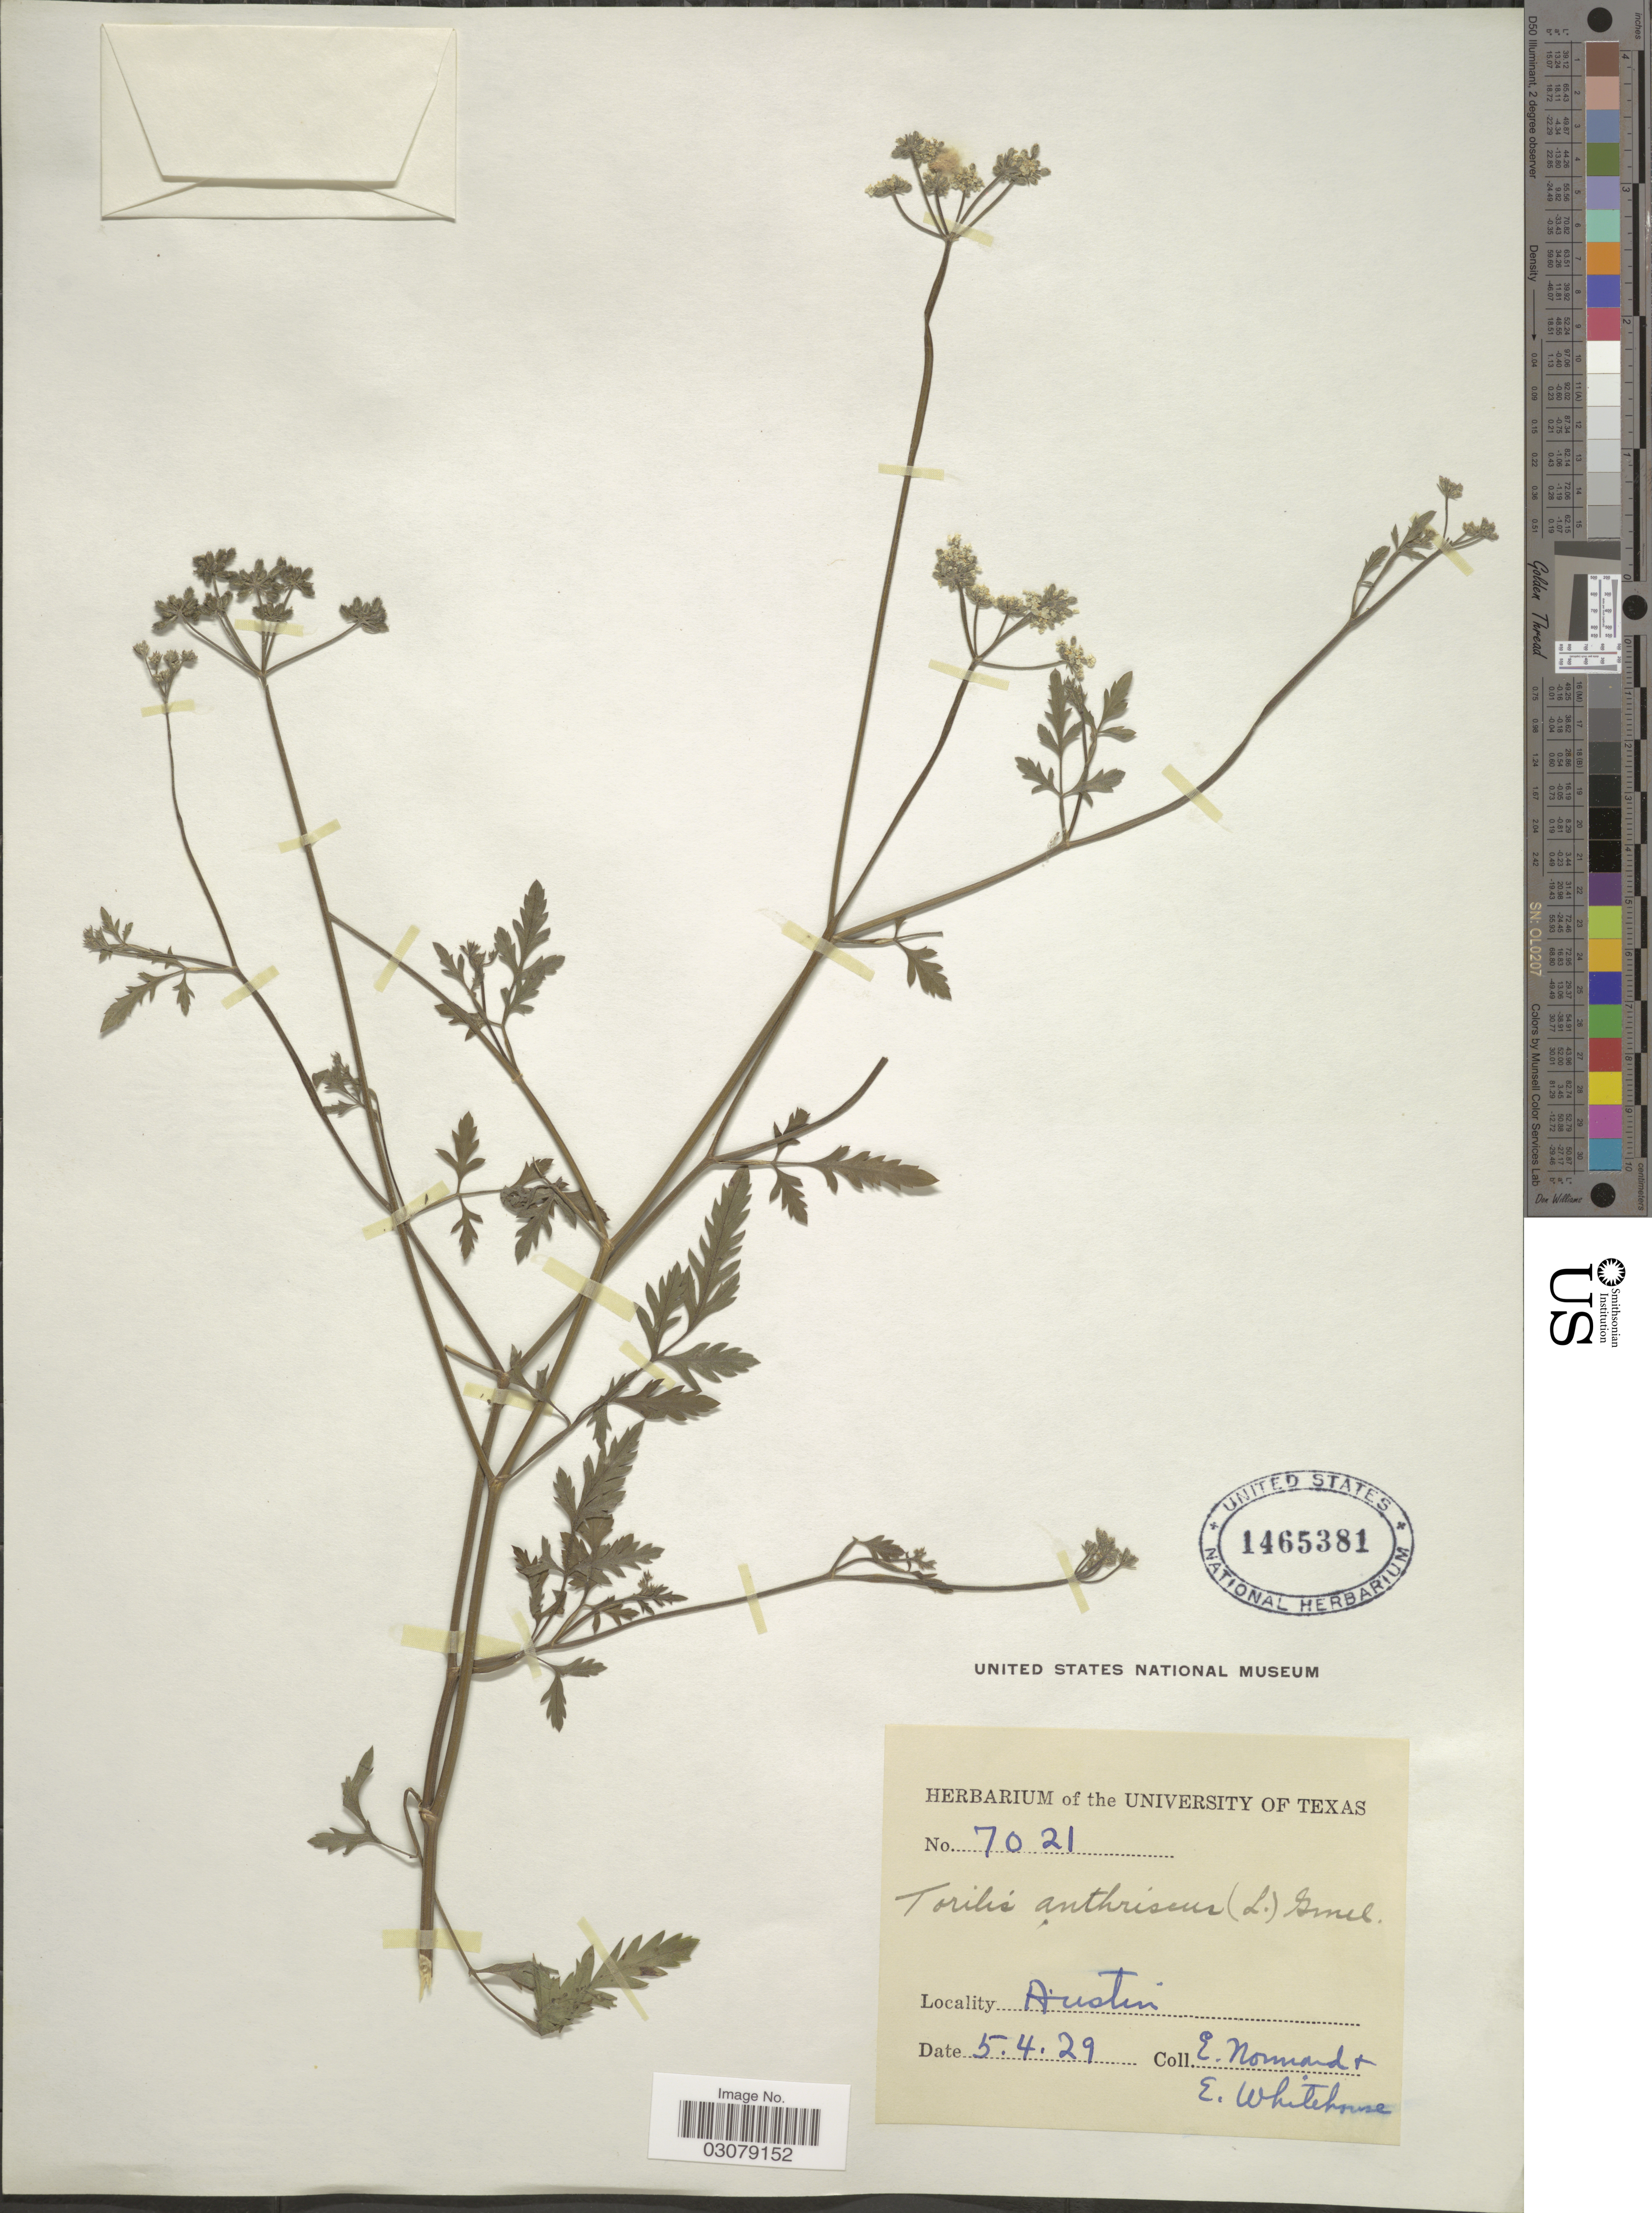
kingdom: Plantae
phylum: Tracheophyta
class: Magnoliopsida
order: Apiales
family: Apiaceae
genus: Torilis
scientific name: Torilis japonica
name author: (Houtt.) DC.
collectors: E. Normand & E. Whitehouse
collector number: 7021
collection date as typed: Transcribed d/m/y: 5/4/29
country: United States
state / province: Texas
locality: Austin.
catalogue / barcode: US 1465381